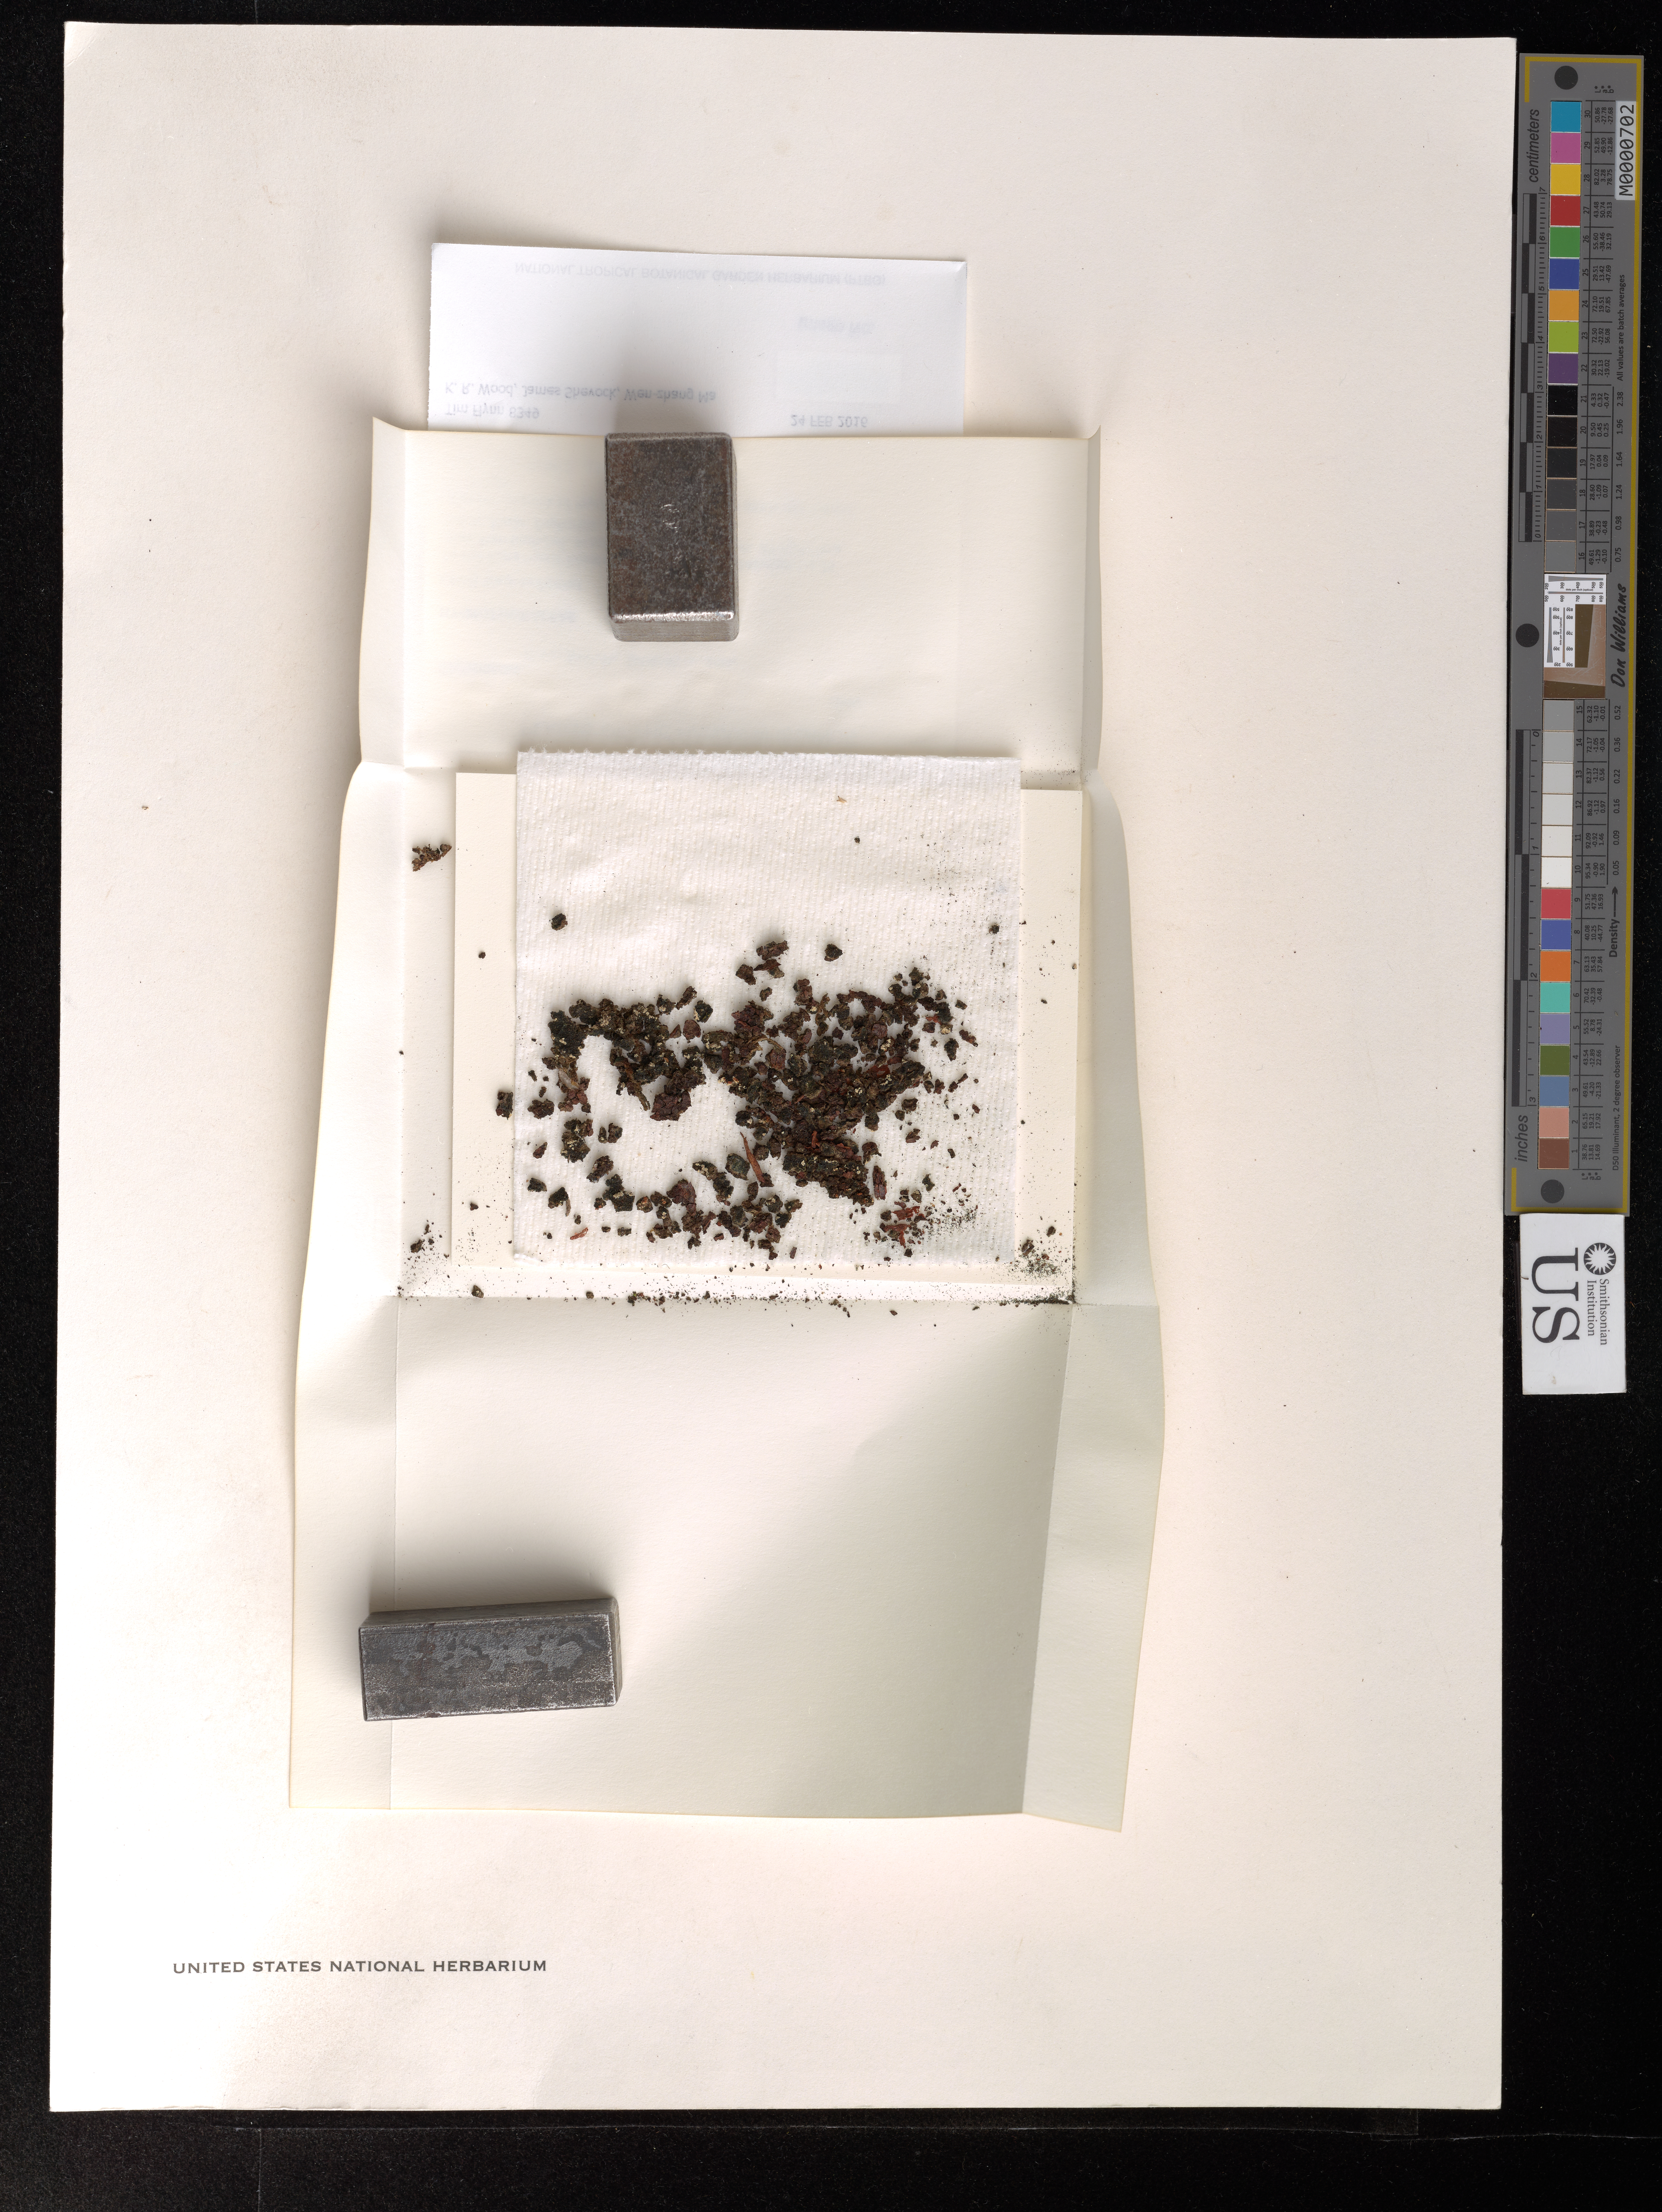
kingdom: Fungi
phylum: Basidiomycota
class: Agaricomycetes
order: Agaricales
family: Hygrophoraceae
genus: Dictyonema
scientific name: Dictyonema sp.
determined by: Smith, C. W.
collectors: T. W. Flynn, R. Wood, J. R. Shevock & W. Ma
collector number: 8349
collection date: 2016-02-24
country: United States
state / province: Hawaii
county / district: Kauai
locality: Kauai Waimea District. Na Pali-Kona Forest Reserve. Kohua Ridge Trail between 1-1.25 miles from trailhead.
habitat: Acacia koa dominated forest. W/ Alphitonia Kadua, Alyxia, Euphorbia, and Panicum.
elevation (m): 1094